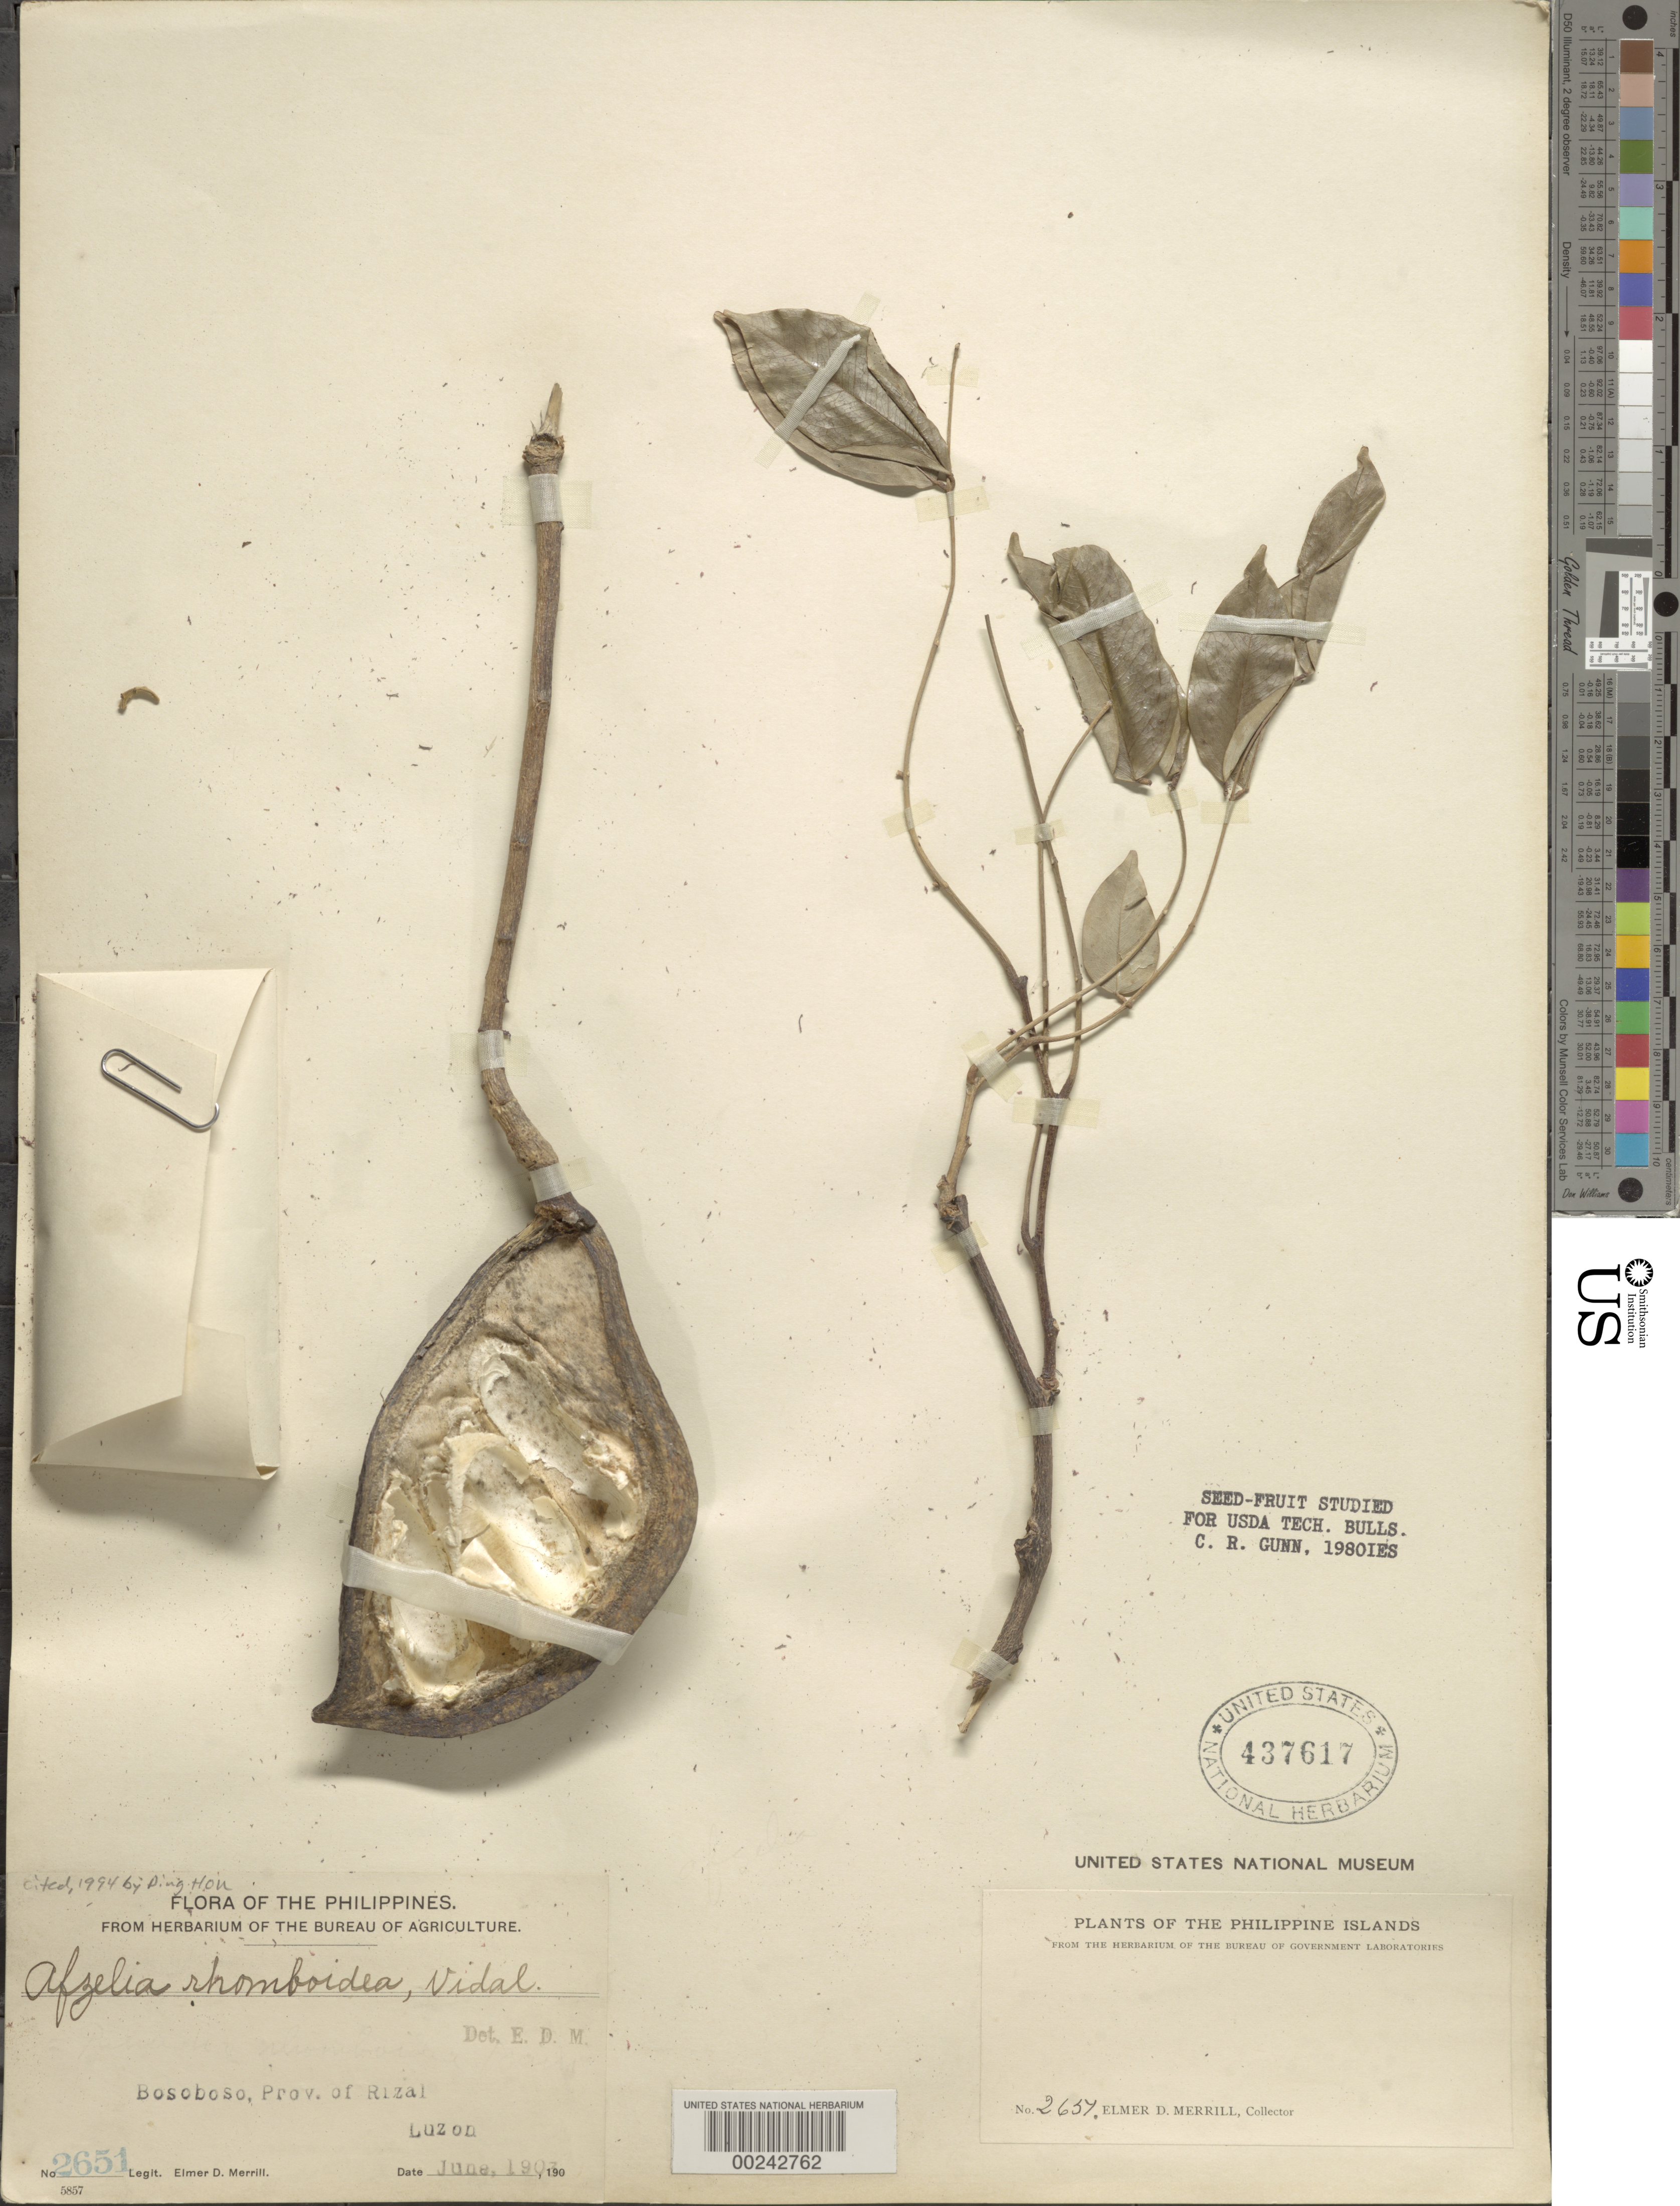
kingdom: Plantae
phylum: Tracheophyta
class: Magnoliopsida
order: Fabales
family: Fabaceae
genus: Afzelia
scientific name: Afzelia rhomboidea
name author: (Blanco) S. Vidal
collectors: E. D. Merrill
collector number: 2651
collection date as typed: Jun 1903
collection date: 1903-06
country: Philippines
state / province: Calabarzon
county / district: Rizal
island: Luzon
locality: Pahudia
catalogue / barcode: US 437617